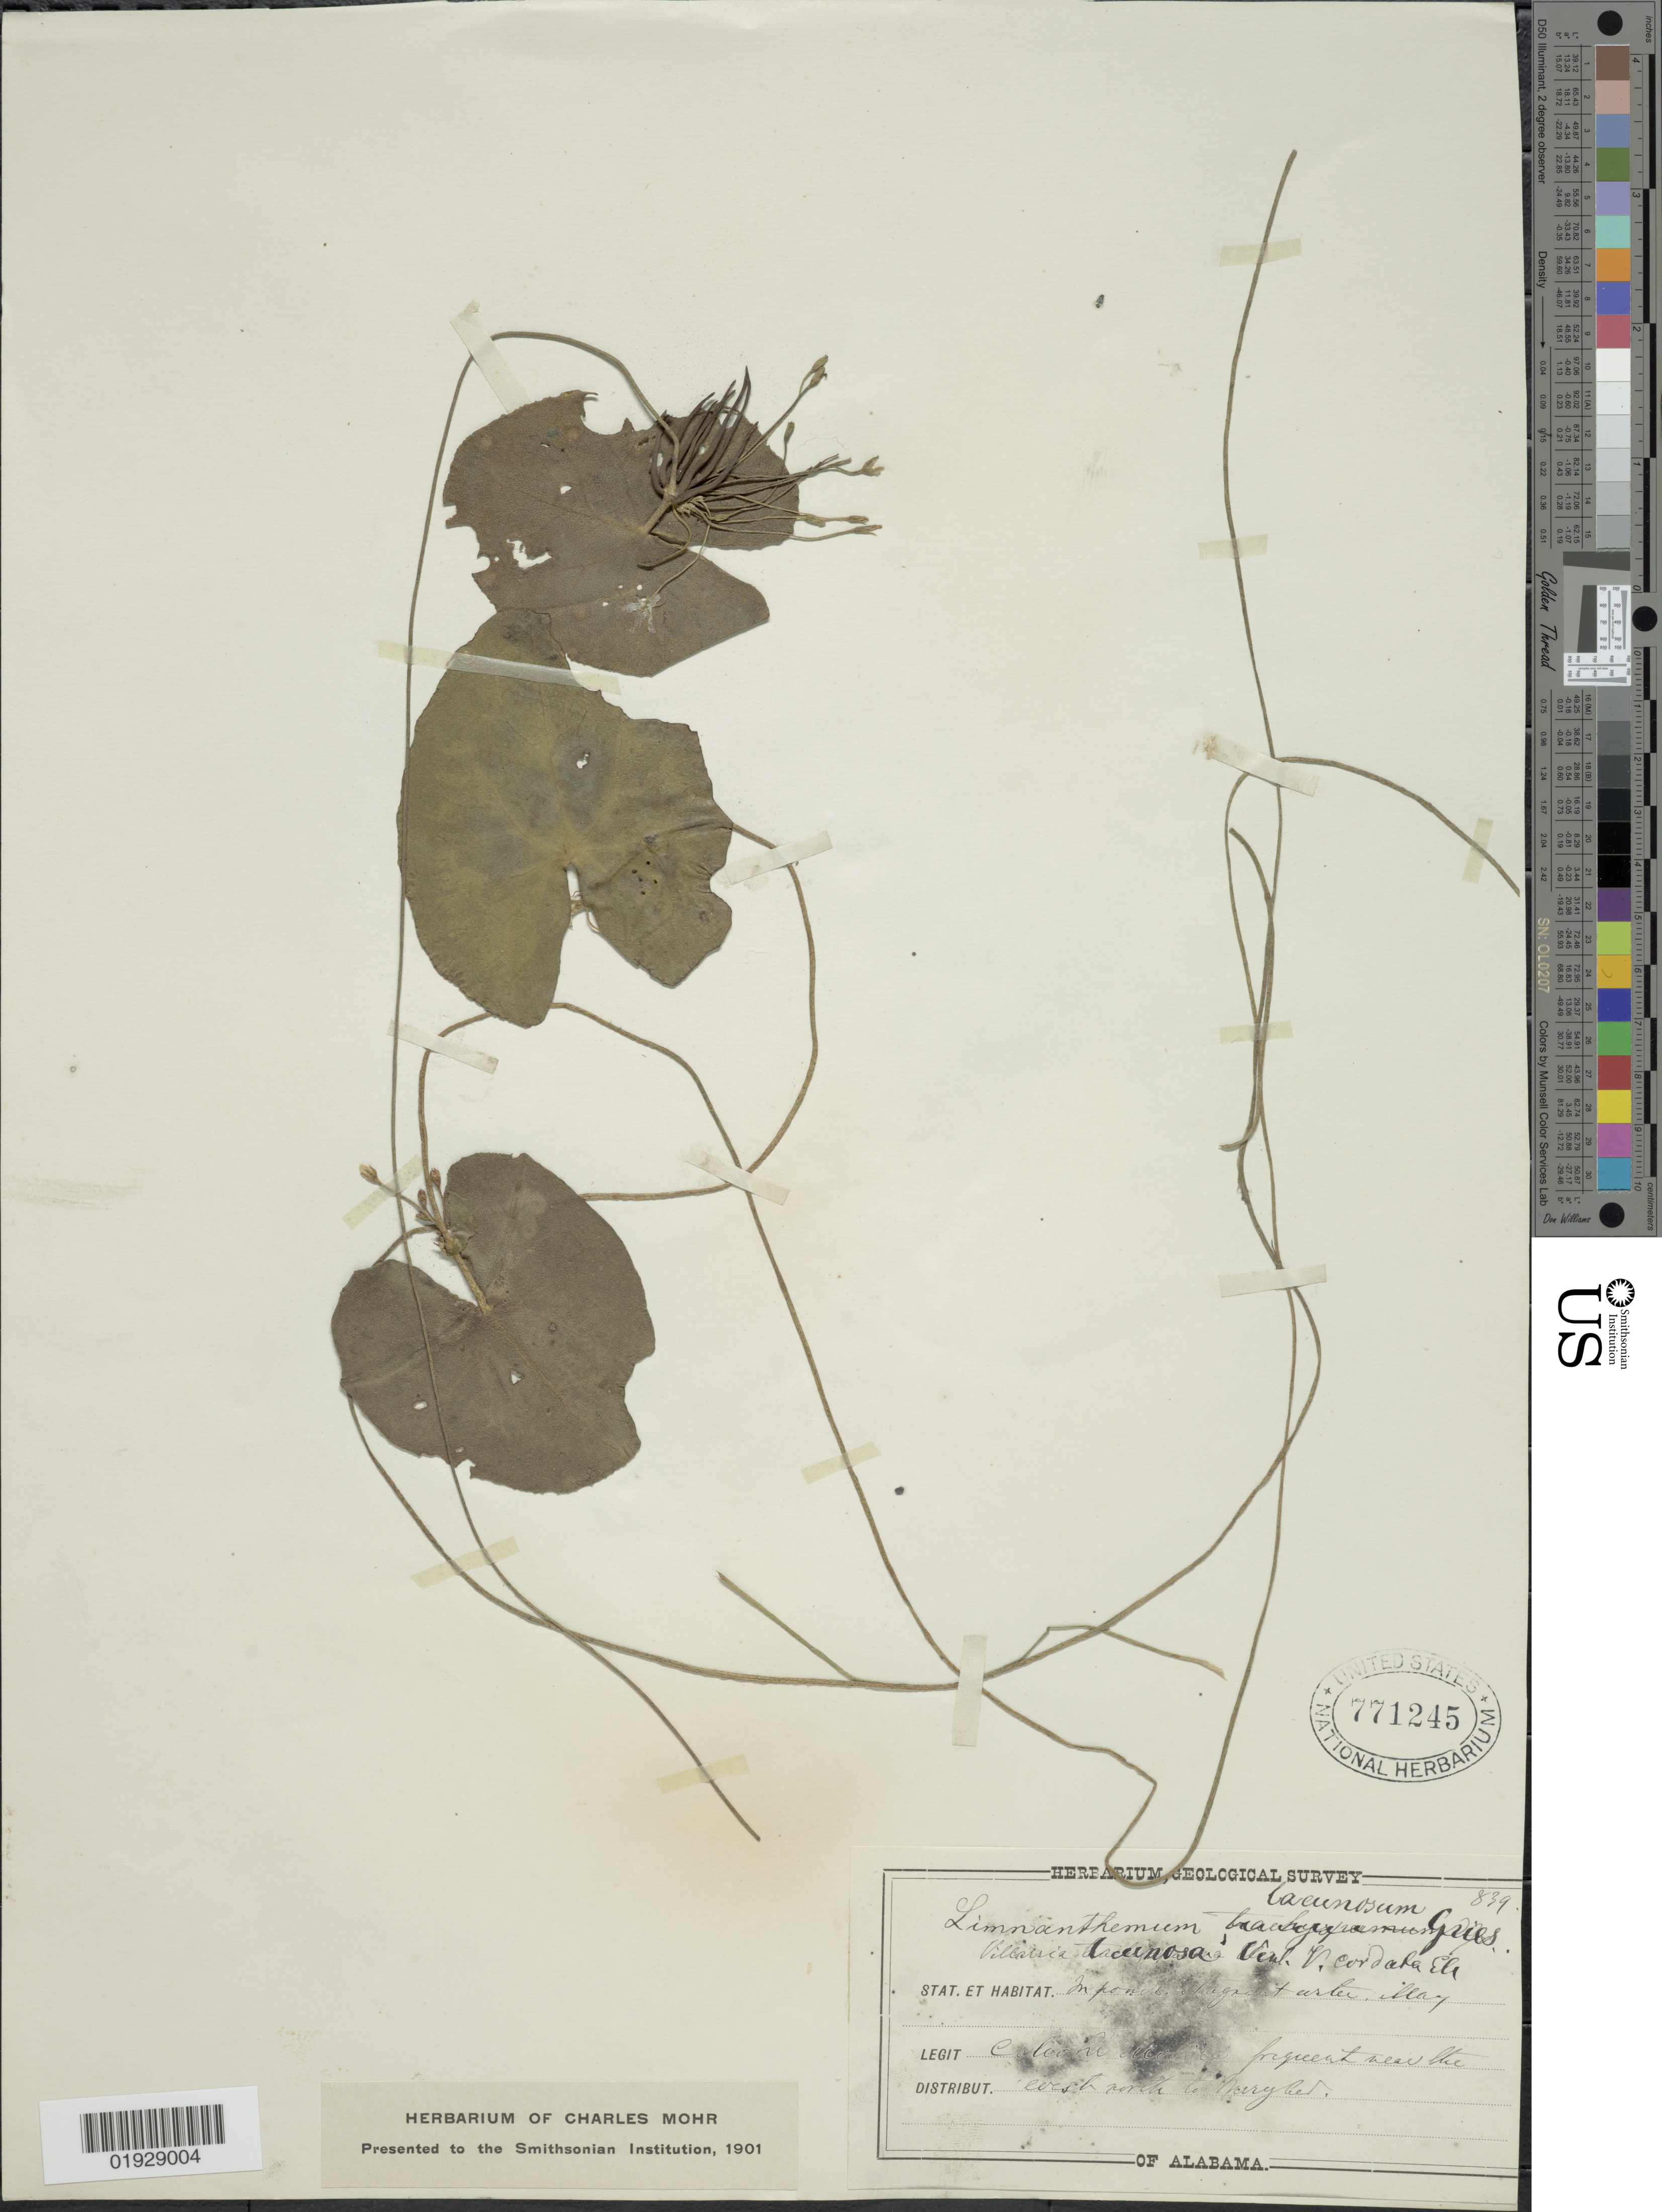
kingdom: Plantae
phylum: Tracheophyta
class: Magnoliopsida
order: Asterales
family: Menyanthaceae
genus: Nymphoides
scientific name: Nymphoides lacunosum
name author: Fernald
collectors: Mohr, C. T. (herbarium)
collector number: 839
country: United States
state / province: Alabama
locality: Mobile.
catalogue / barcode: US 771245